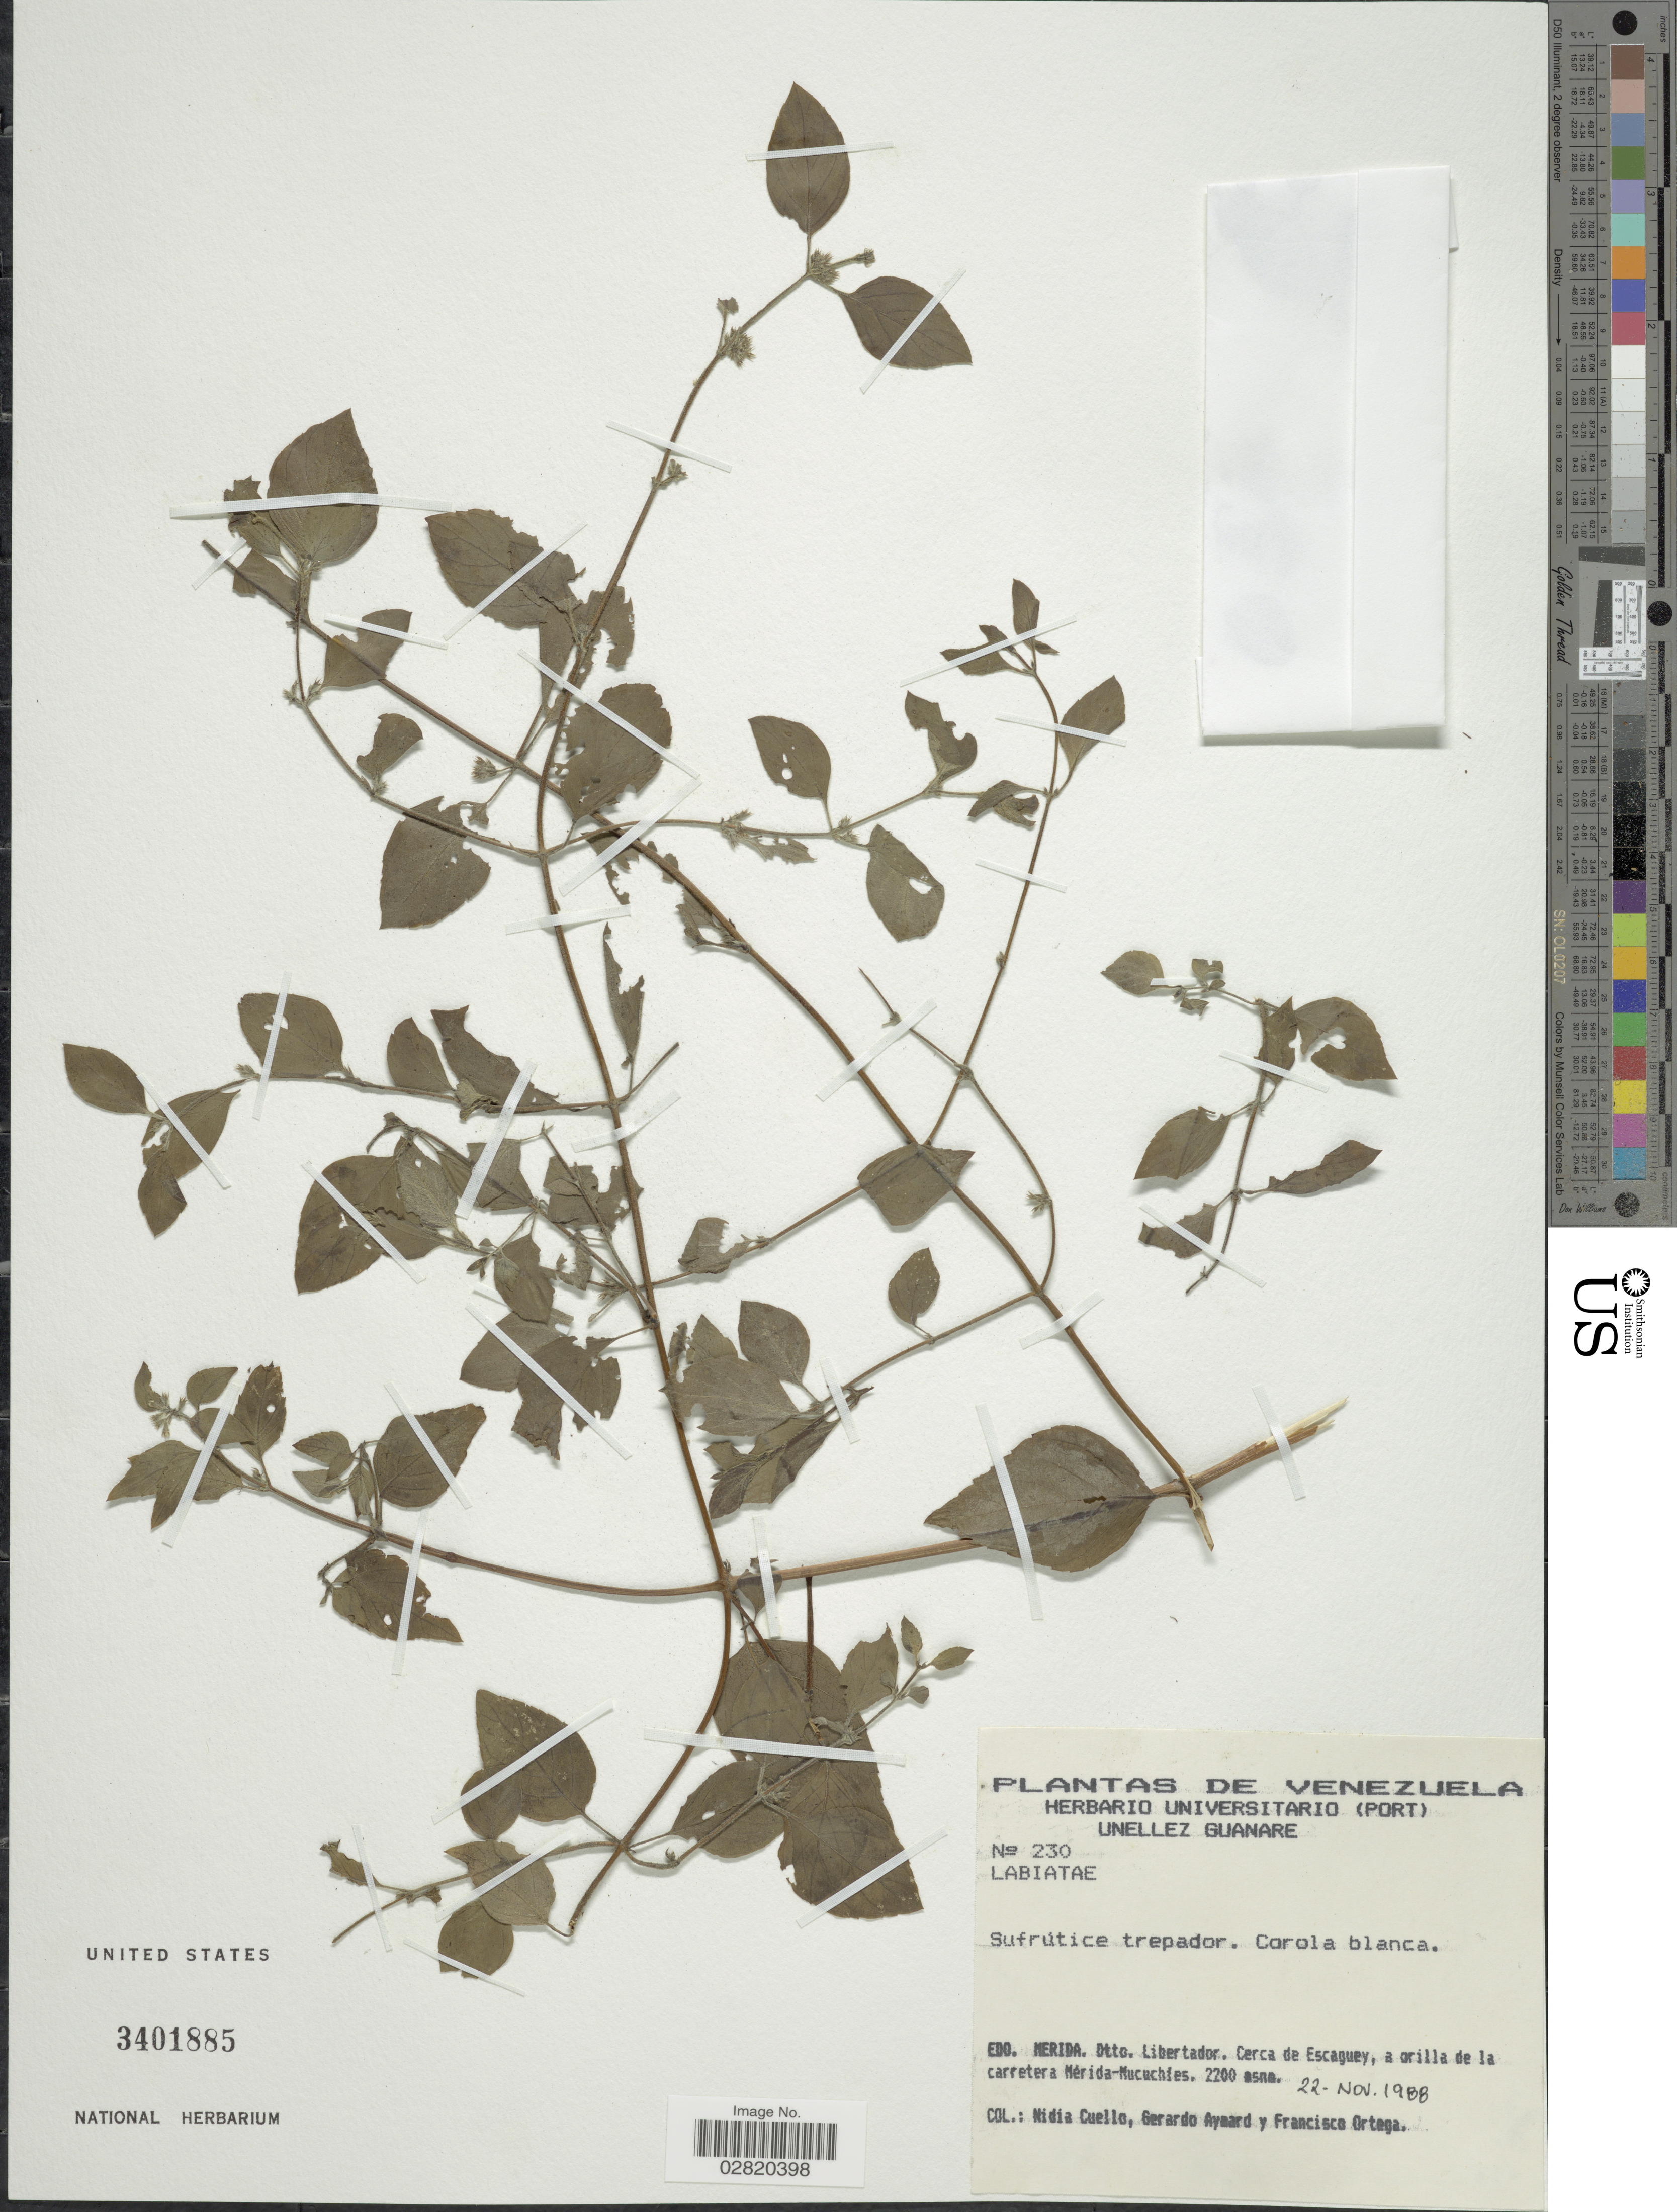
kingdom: Plantae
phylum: Tracheophyta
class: Magnoliopsida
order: Lamiales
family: Lamiaceae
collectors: N. L. Cuello, G. A. Aymard & F. J. Ortega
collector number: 230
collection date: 1988-11-22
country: Venezuela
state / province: Mérida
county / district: Libertador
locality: Cerca de Escaguey, a orilla carretera Mérida-Nucuchies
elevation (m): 2200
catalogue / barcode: US 3401885